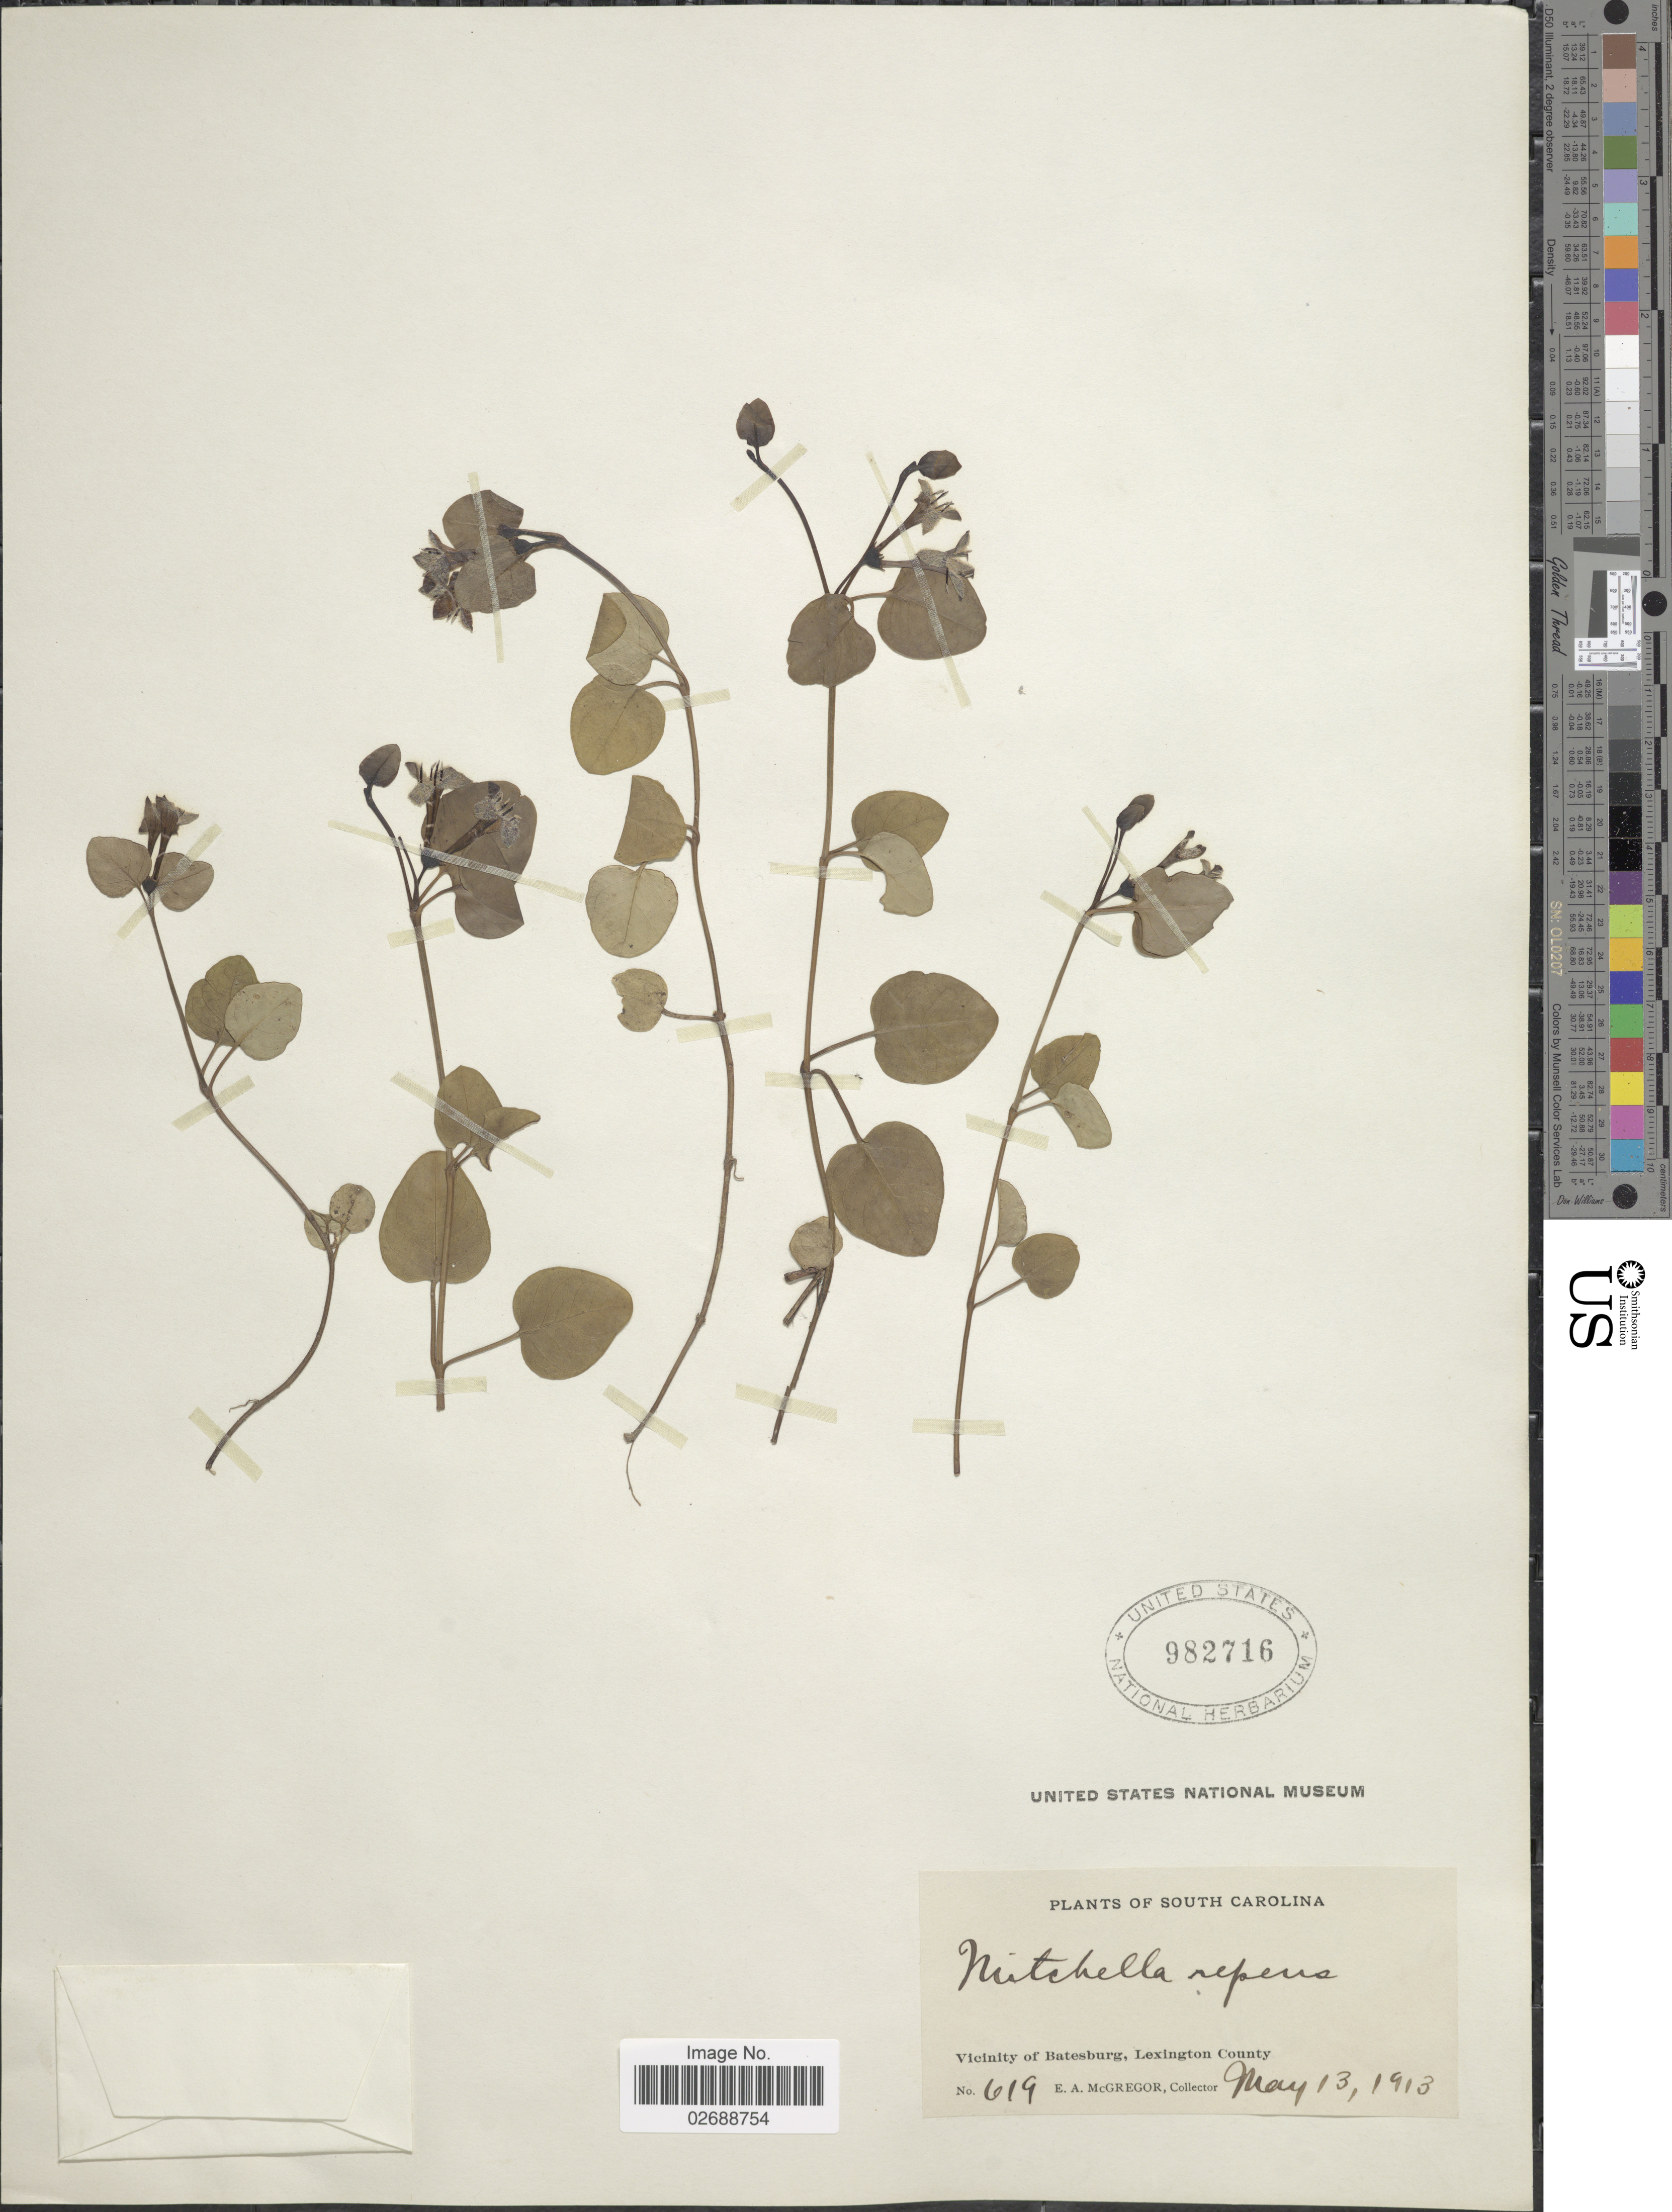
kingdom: Plantae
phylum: Tracheophyta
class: Magnoliopsida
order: Gentianales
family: Rubiaceae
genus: Mitchella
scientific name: Mitchella repens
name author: L.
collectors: E. A. McGregor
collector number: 619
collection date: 1913-05-13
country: United States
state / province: South Carolina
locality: Vicinity of Batesburg, Lexington County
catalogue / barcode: US 982716